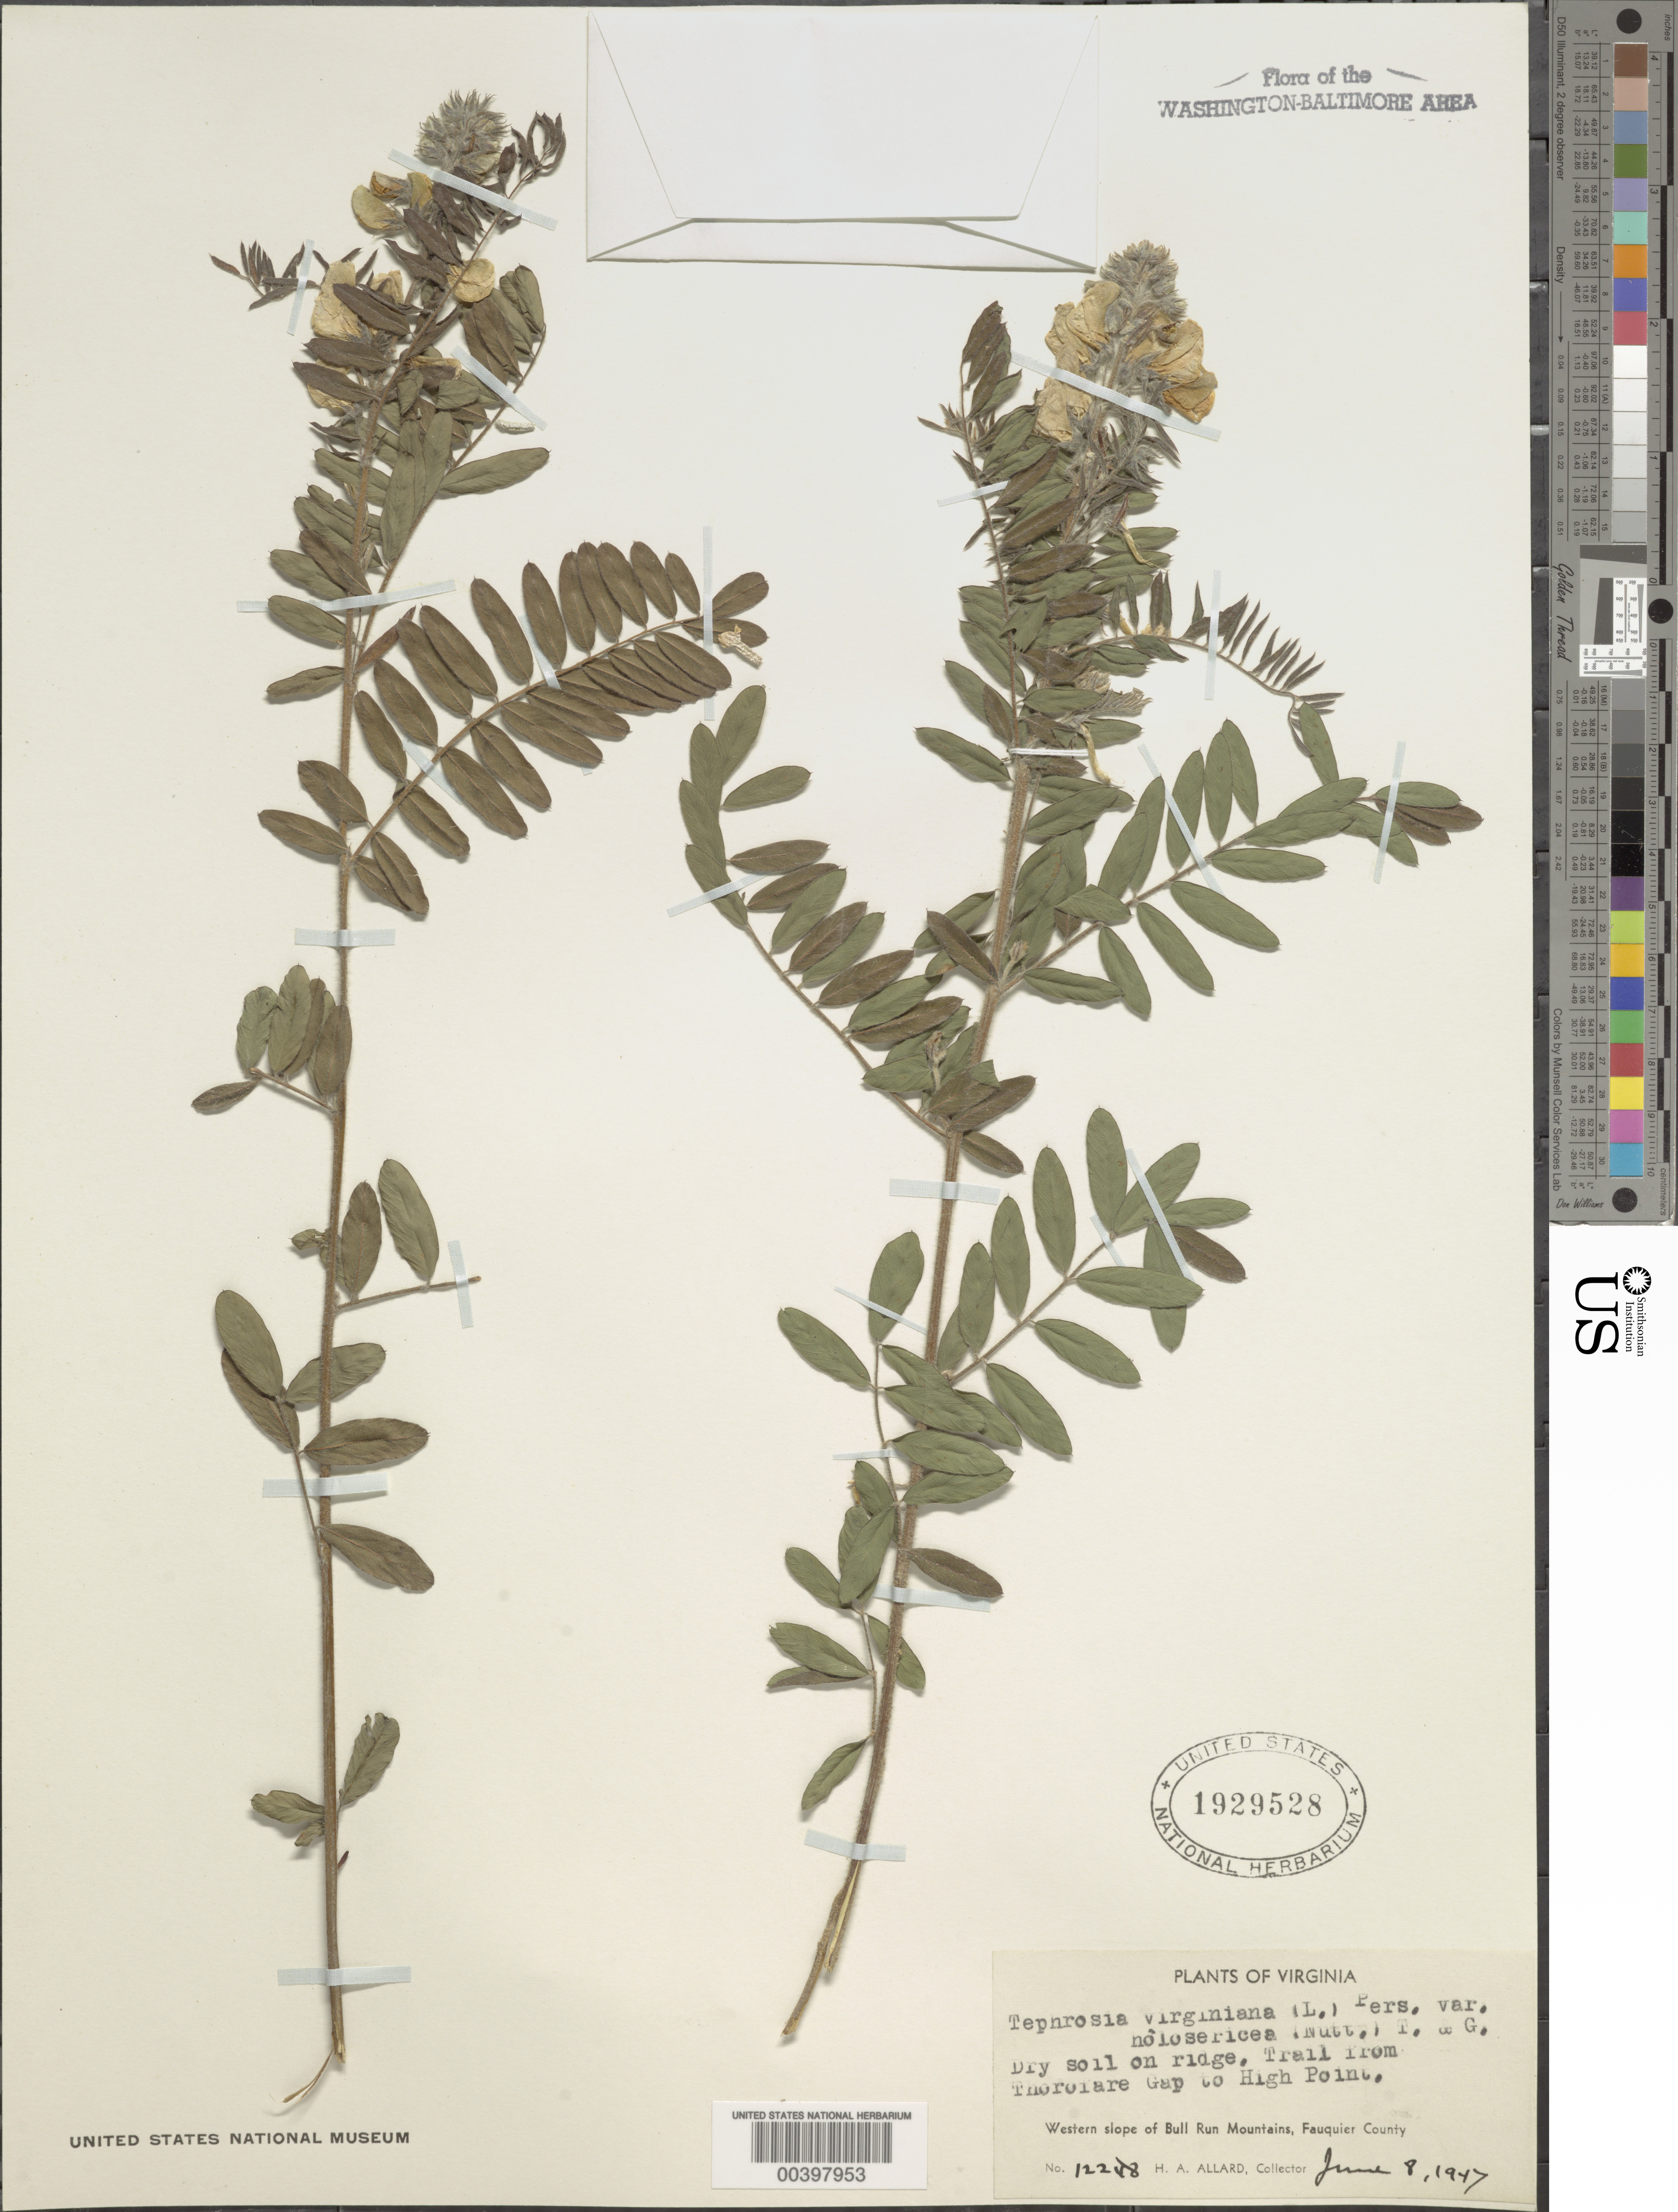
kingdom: Plantae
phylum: Tracheophyta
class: Magnoliopsida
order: Fabales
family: Fabaceae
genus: Tephrosia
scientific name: Tephrosia virginiana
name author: (L.) Pers.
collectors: H. A. Allard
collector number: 12248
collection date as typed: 08 Jun 1947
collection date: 1947-06-08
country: United States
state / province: Virginia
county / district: Fauquier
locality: Thorofare Gap to High Point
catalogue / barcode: US 1929528